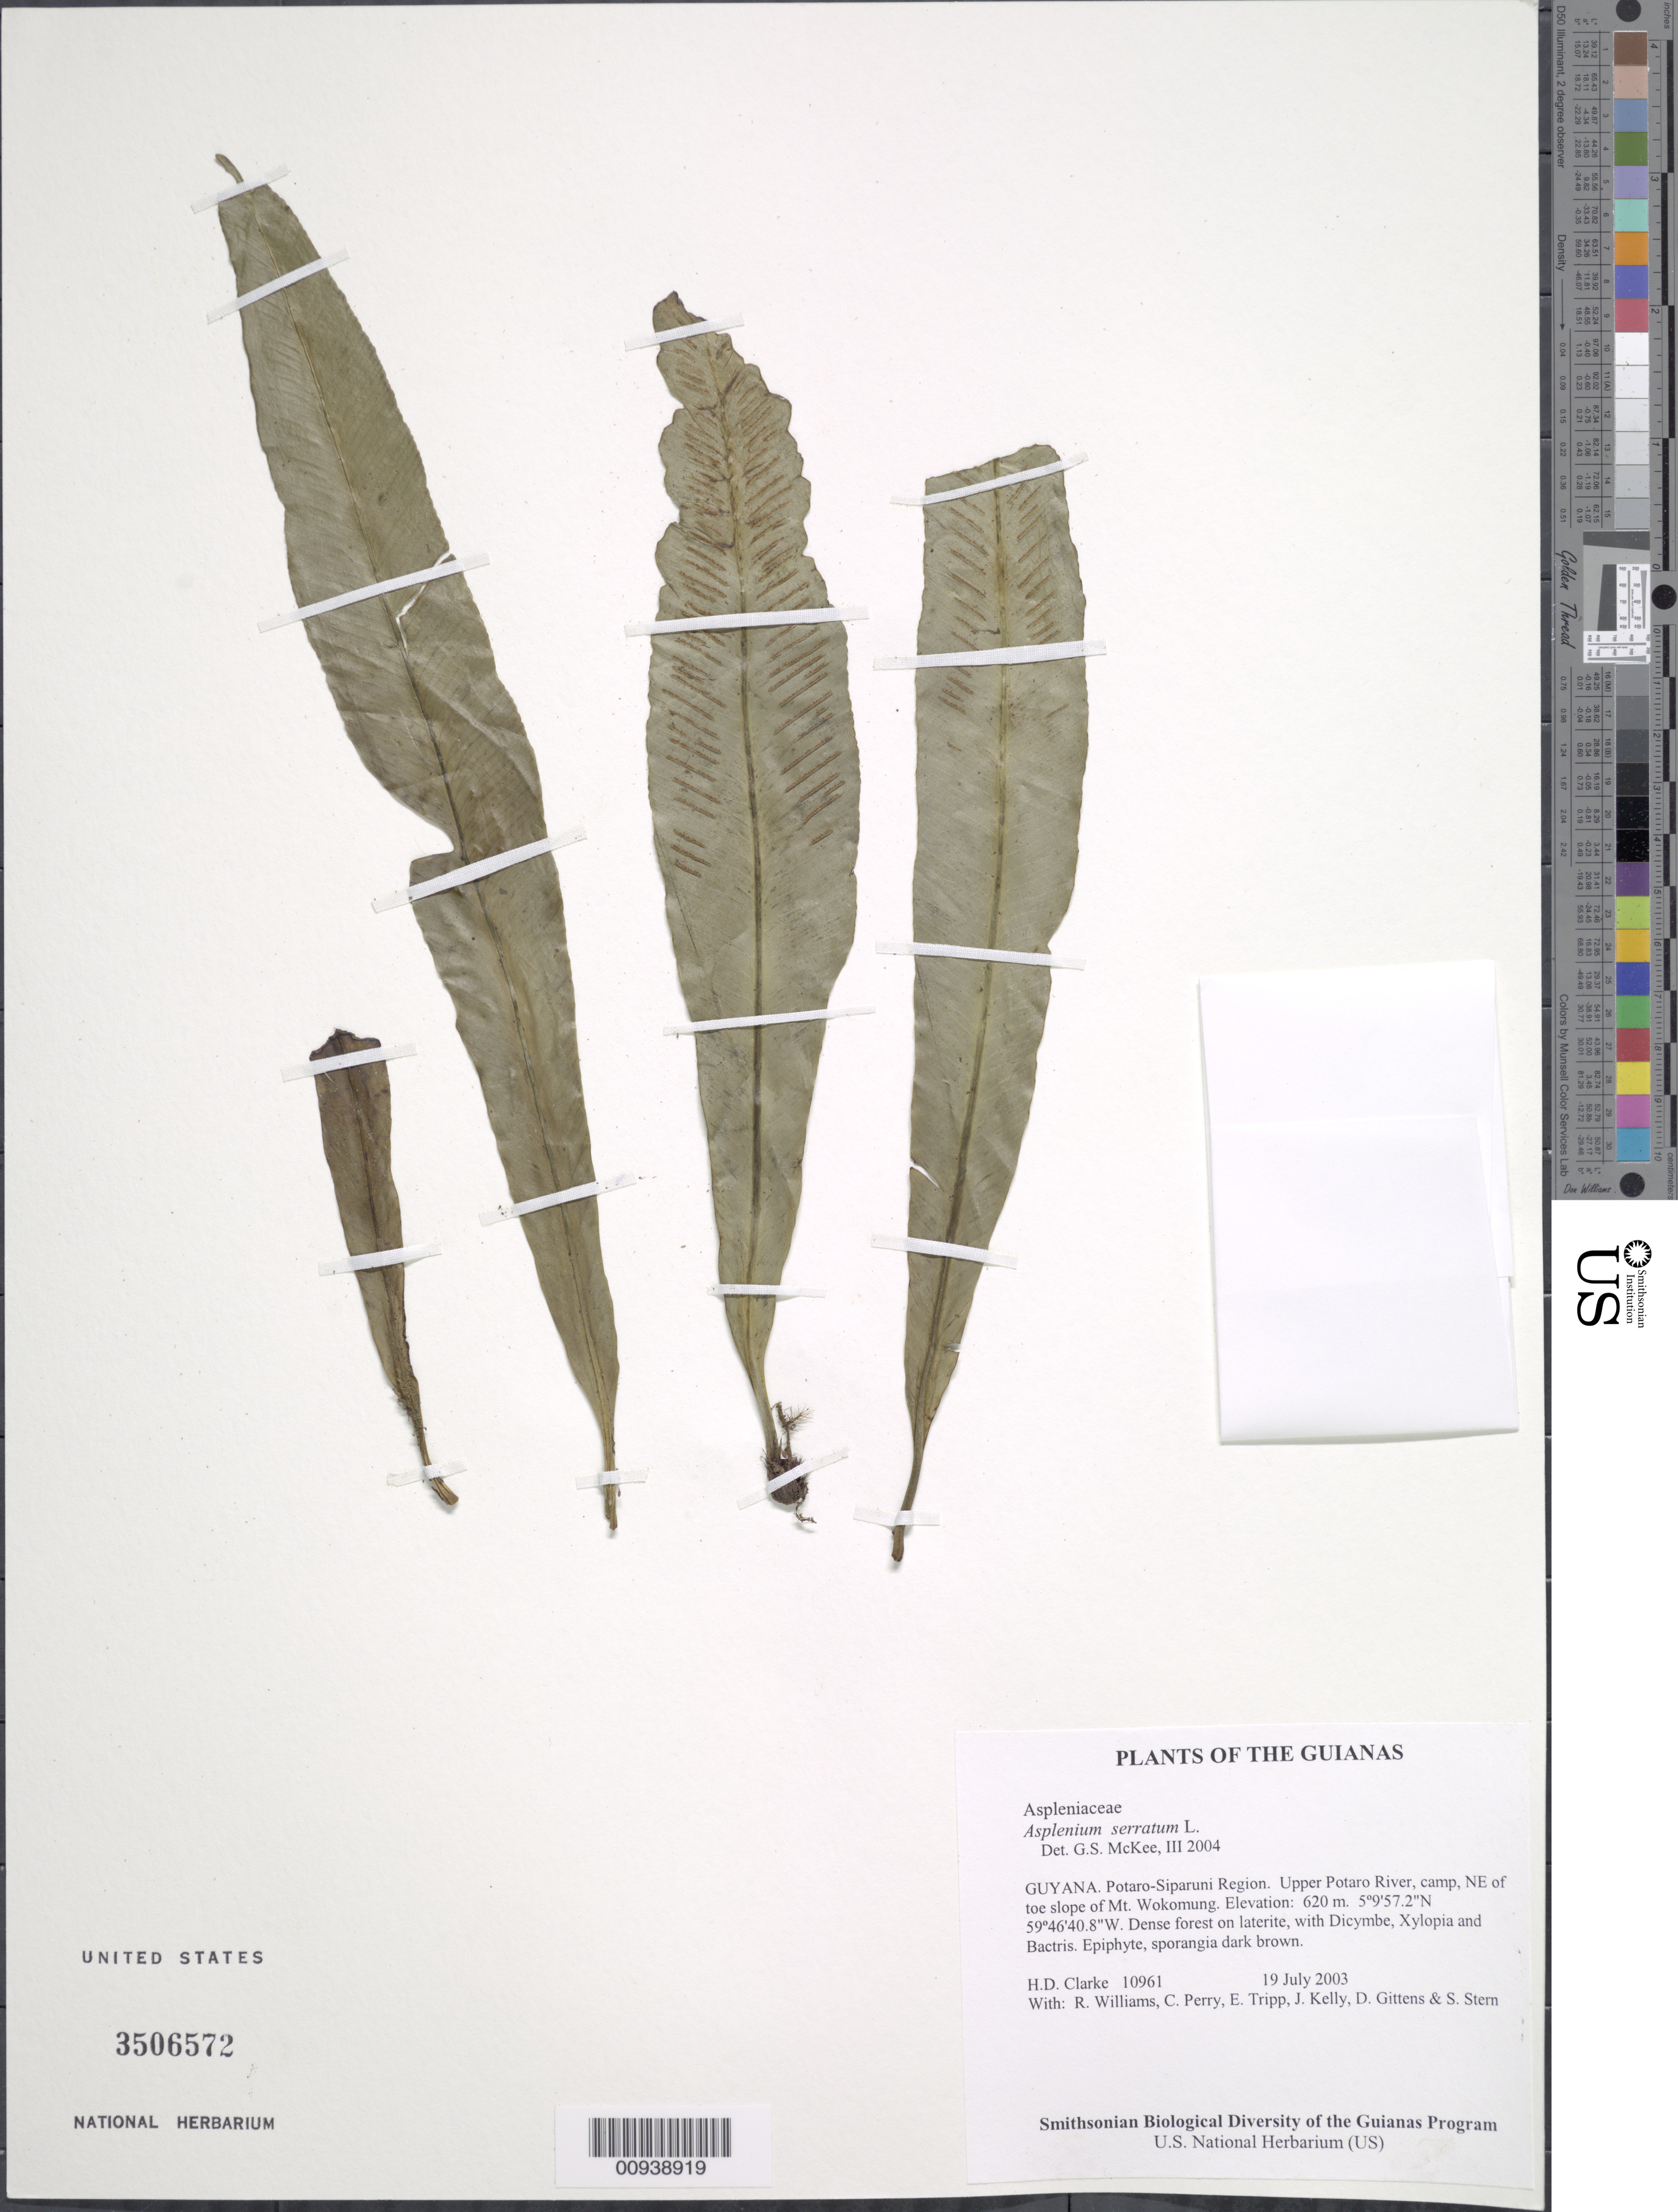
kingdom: Plantae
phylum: Tracheophyta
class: Polypodiopsida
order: Polypodiales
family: Aspleniaceae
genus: Asplenium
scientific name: Asplenium serratum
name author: L.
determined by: McKee, G. S., (US), NMNH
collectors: H. D. Clarke, R. Williams, C. Perry, E. Tripp, J. Kelly, D. Gittens & S. R. Stern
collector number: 10961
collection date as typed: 19 July 2003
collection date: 2003-07-19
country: Guyana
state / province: Potaro-Siparuni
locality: Upper Potaro River, camp, NE of toe slope of Mt. Wokomung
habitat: Dense forest on laterite, with Dicymbe, Xylopia and Bactris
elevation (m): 620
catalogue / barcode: US 3506572